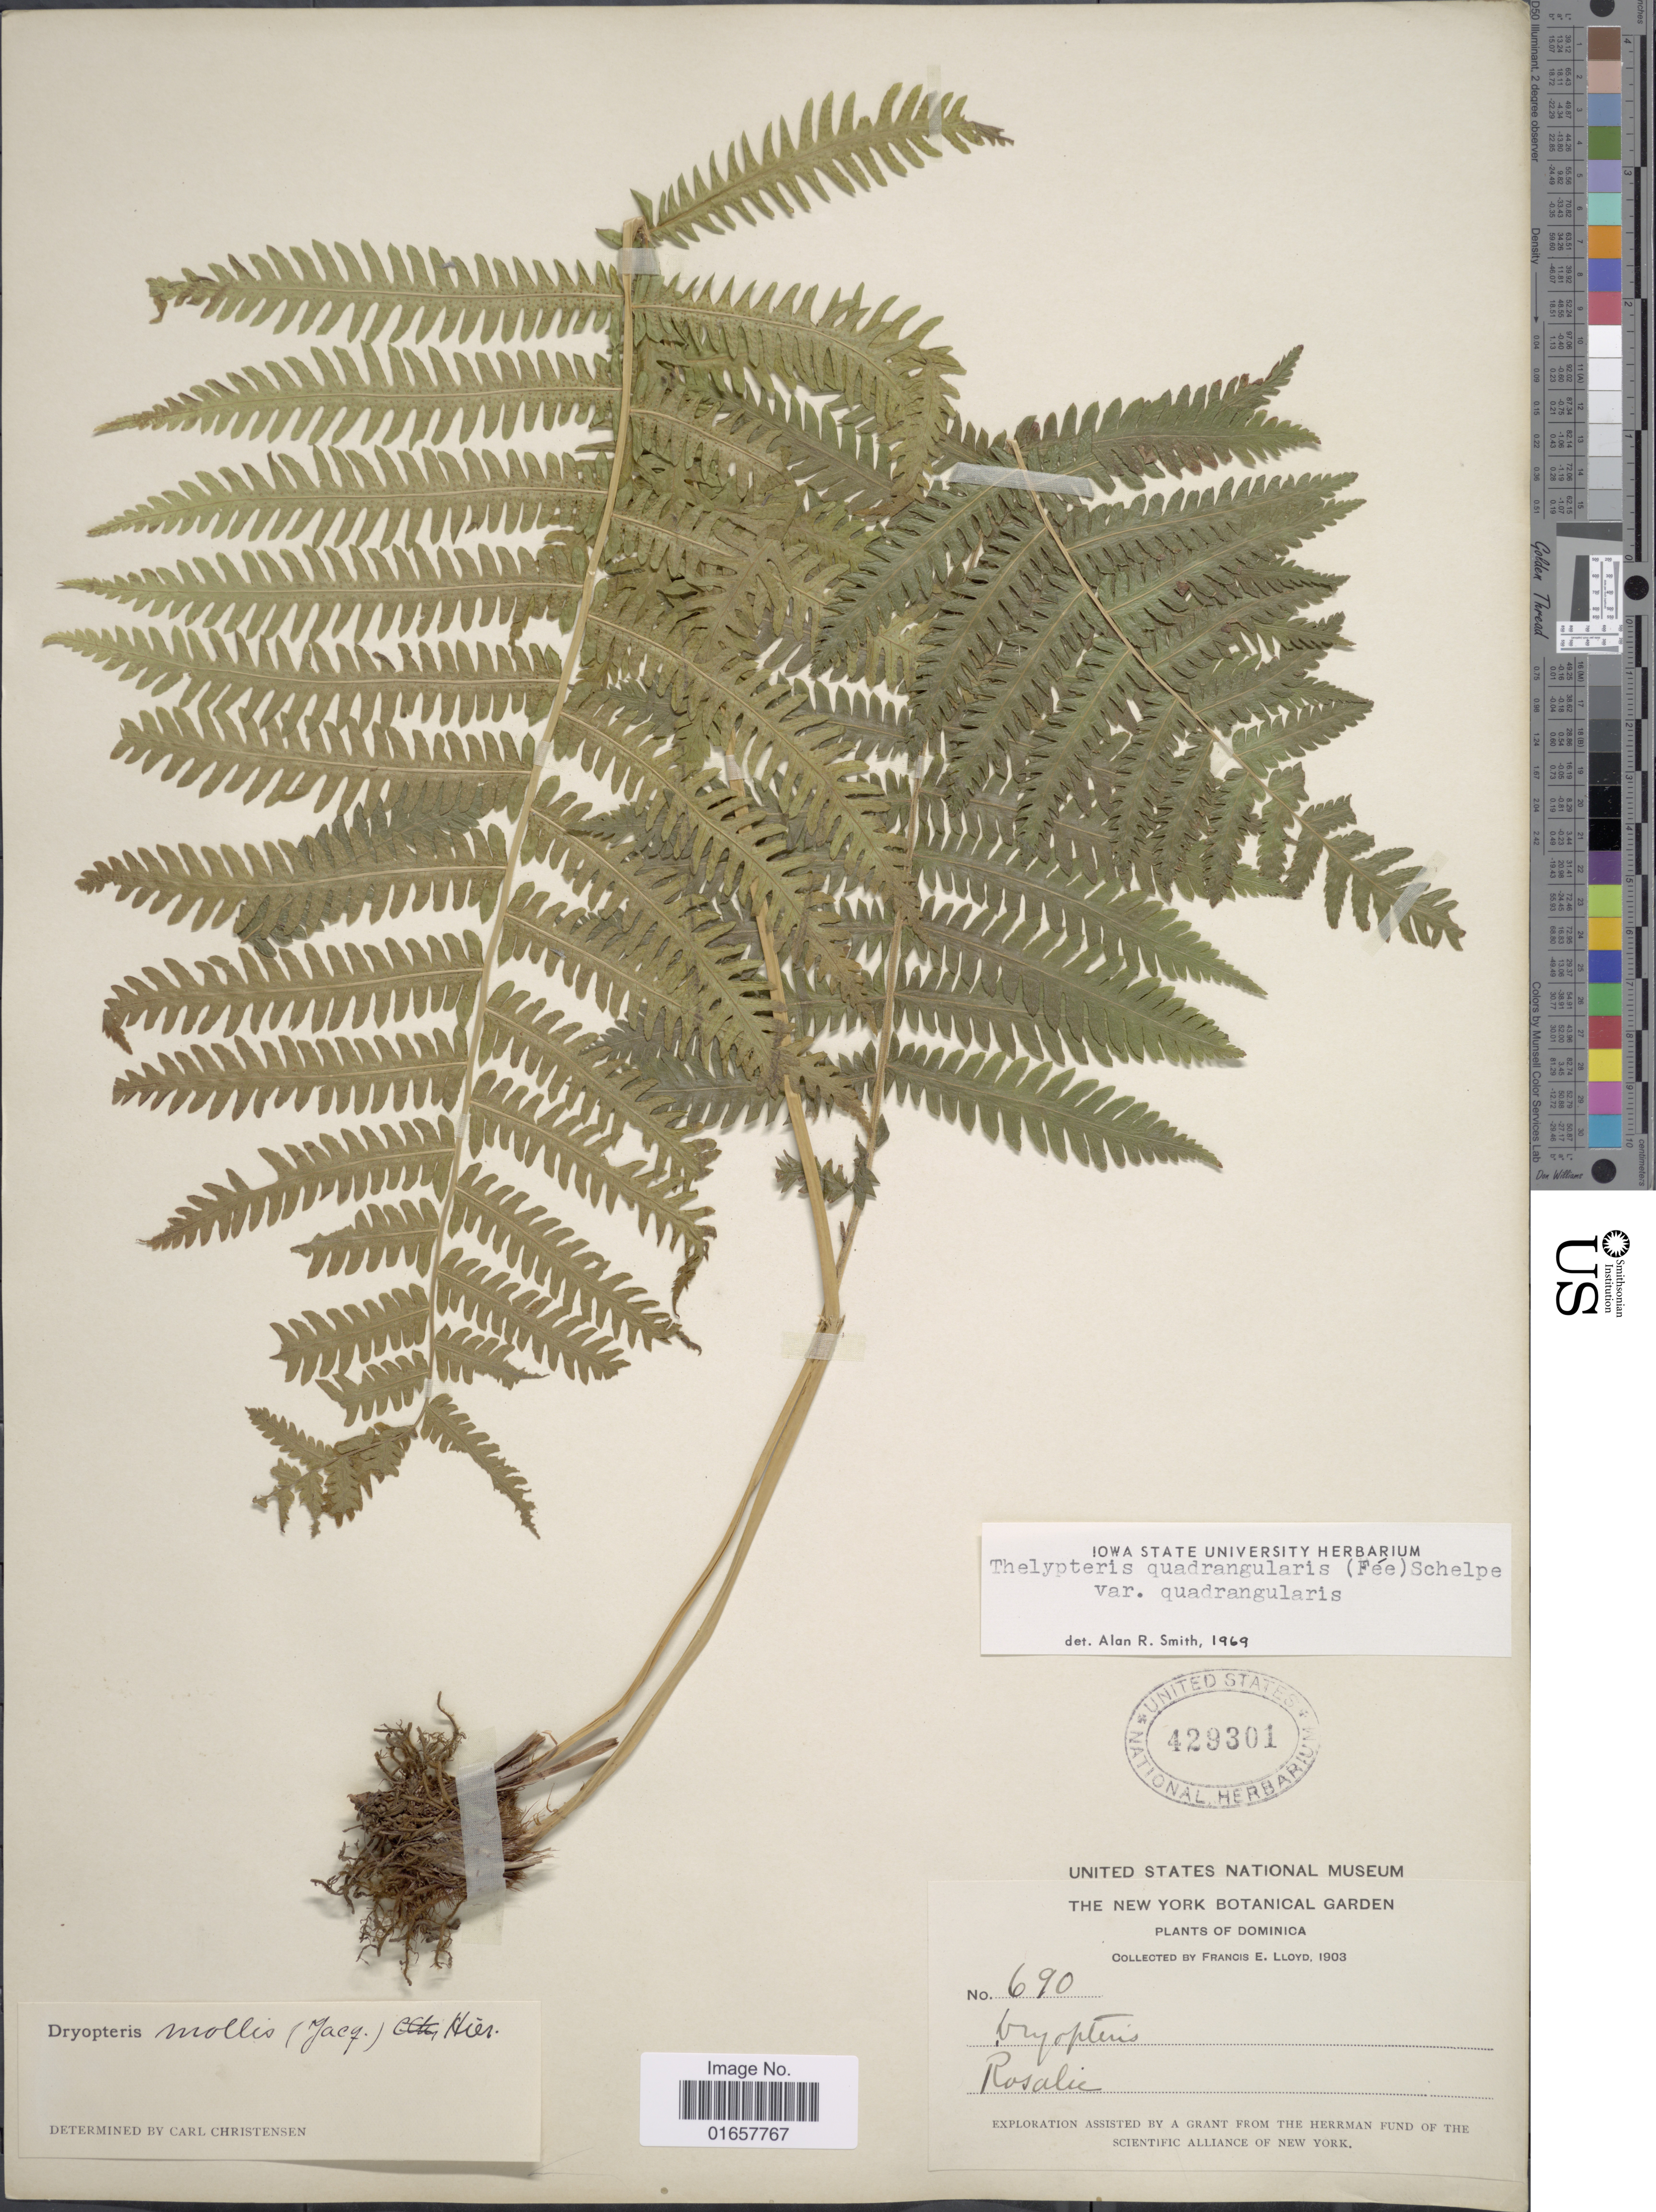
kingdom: Plantae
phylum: Tracheophyta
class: Polypodiopsida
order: Polypodiales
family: Thelypteridaceae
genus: Christella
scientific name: Christella hispidula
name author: (Decne.) Holttum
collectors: Lloyd, C. E.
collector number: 690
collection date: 1903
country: Dominica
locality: Dominica, Rosalie.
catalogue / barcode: US 429301